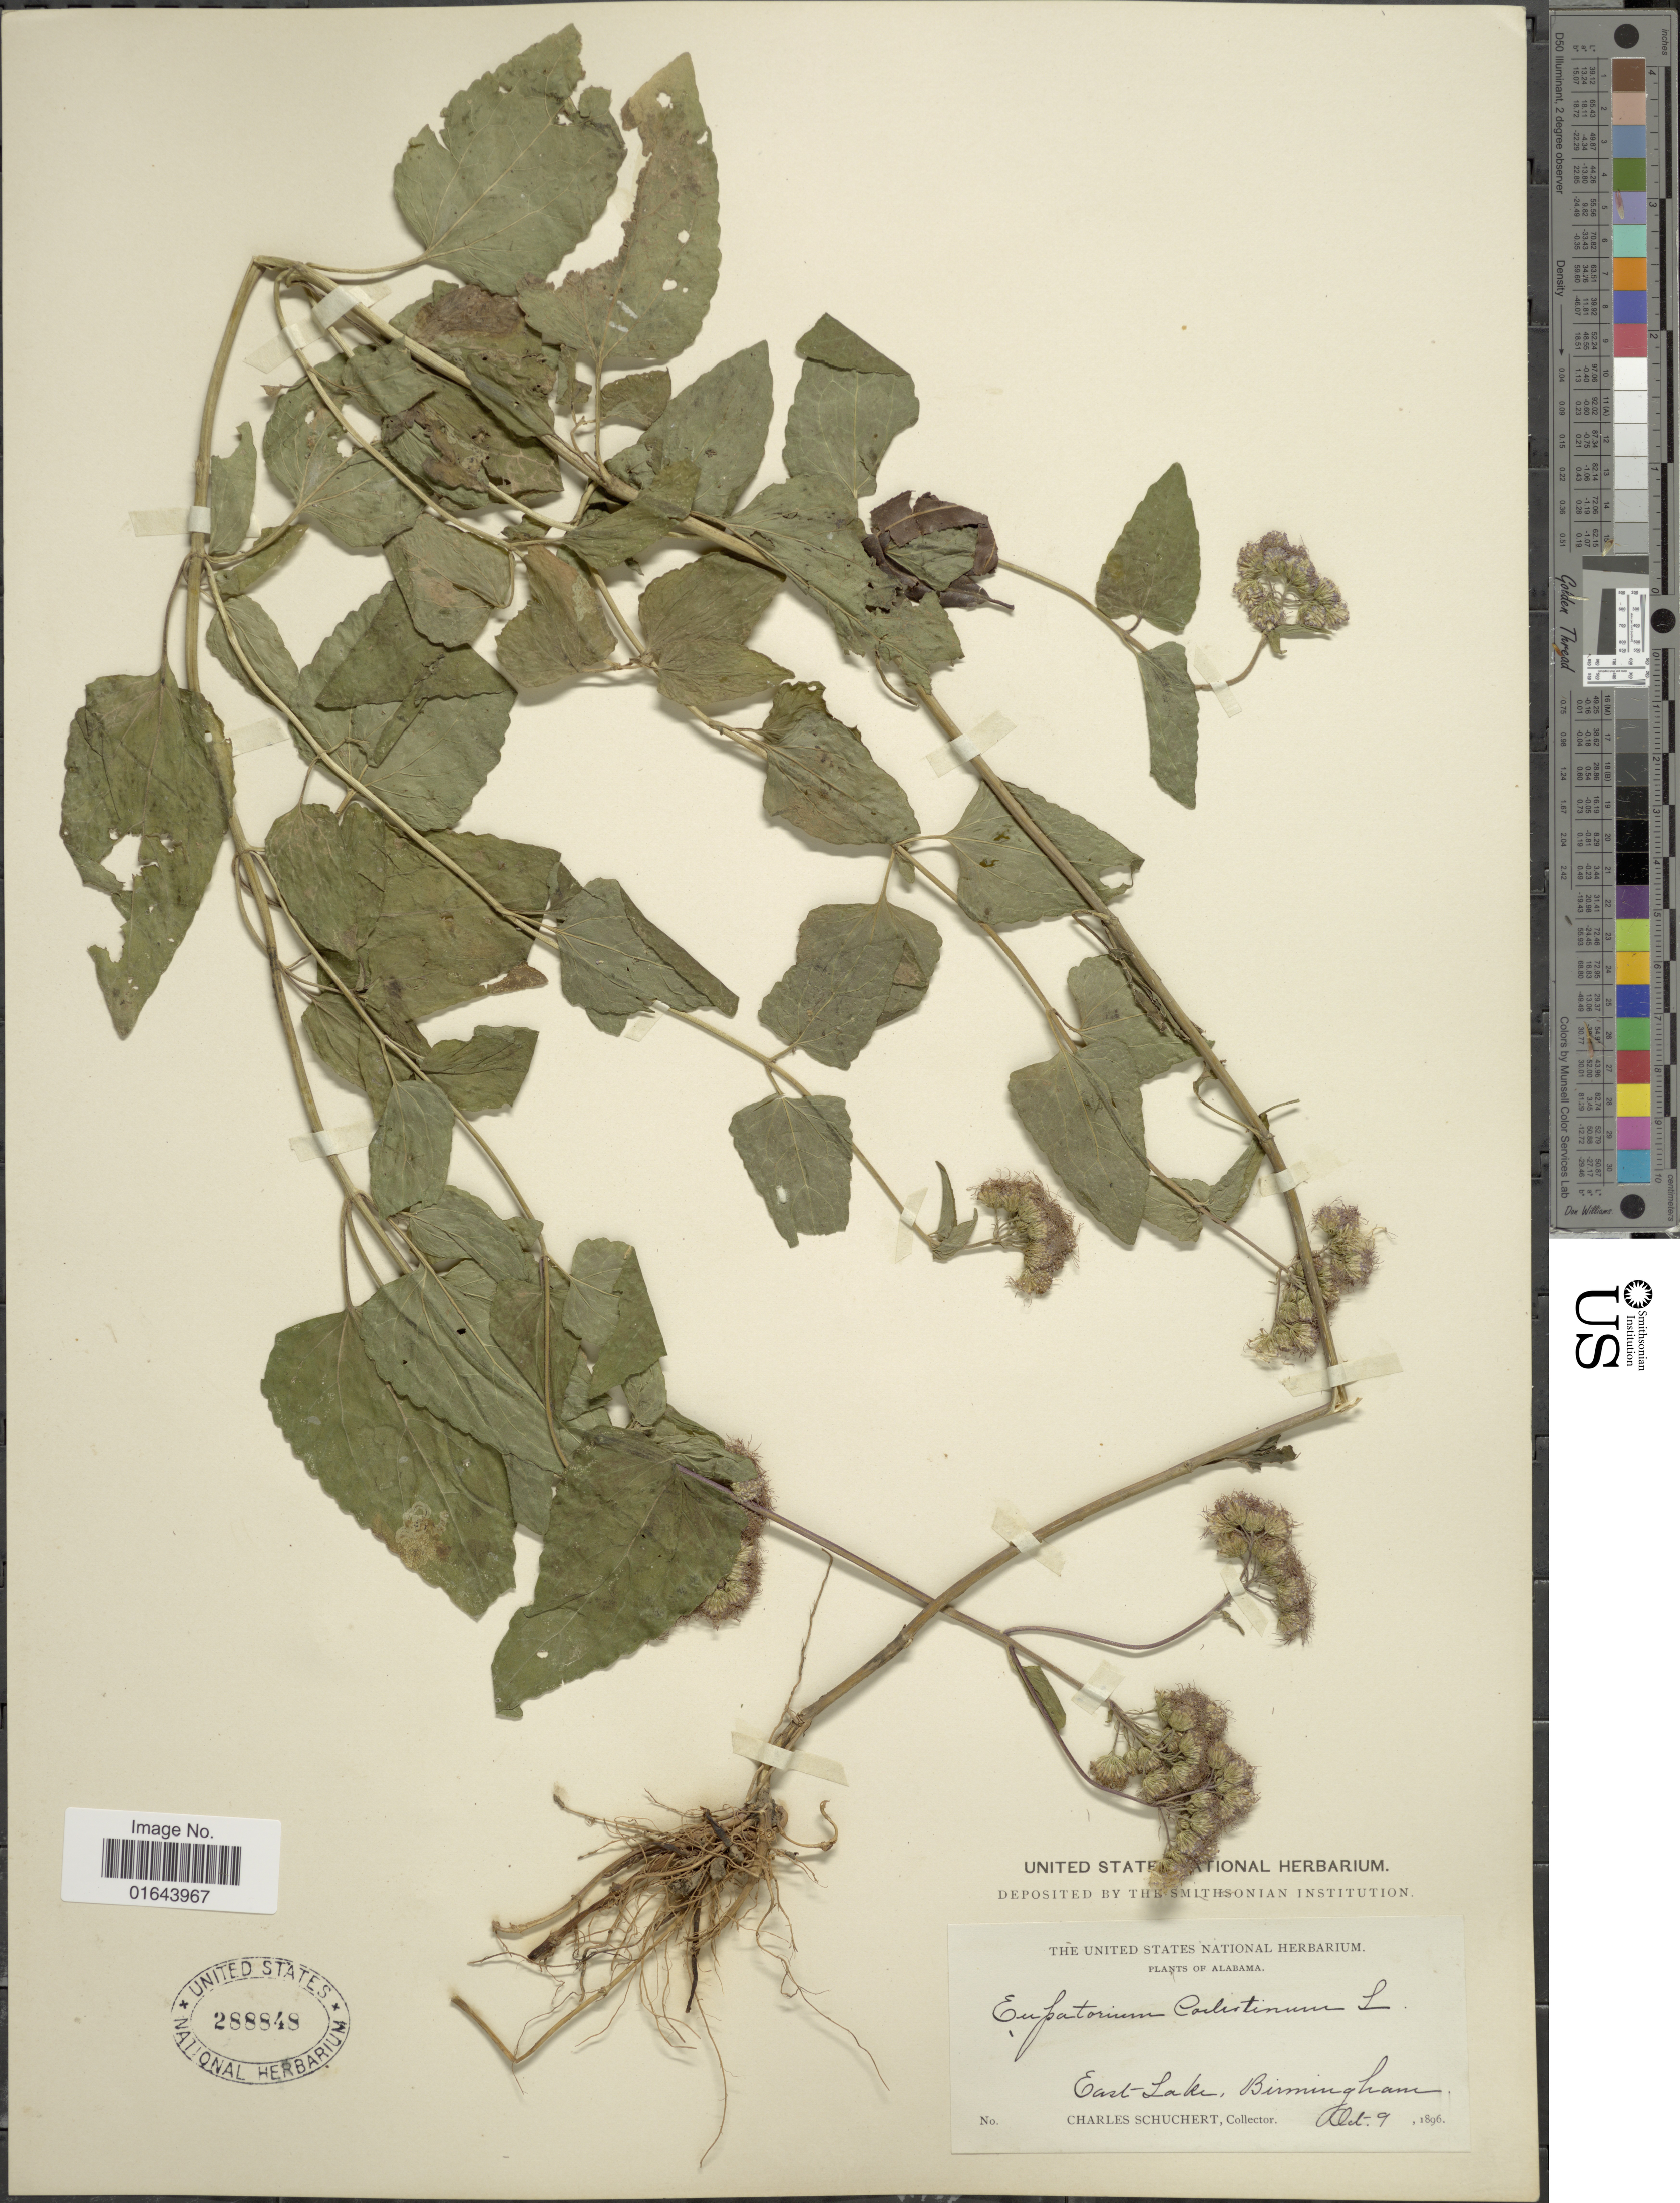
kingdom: Plantae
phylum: Tracheophyta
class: Magnoliopsida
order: Asterales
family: Asteraceae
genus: Conoclinium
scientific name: Conoclinium coelestinum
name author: (L.) DC.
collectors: C. Schuchert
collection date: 1896-10-09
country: United States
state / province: Alabama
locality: East Lake, Bimmingham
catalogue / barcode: US 288848